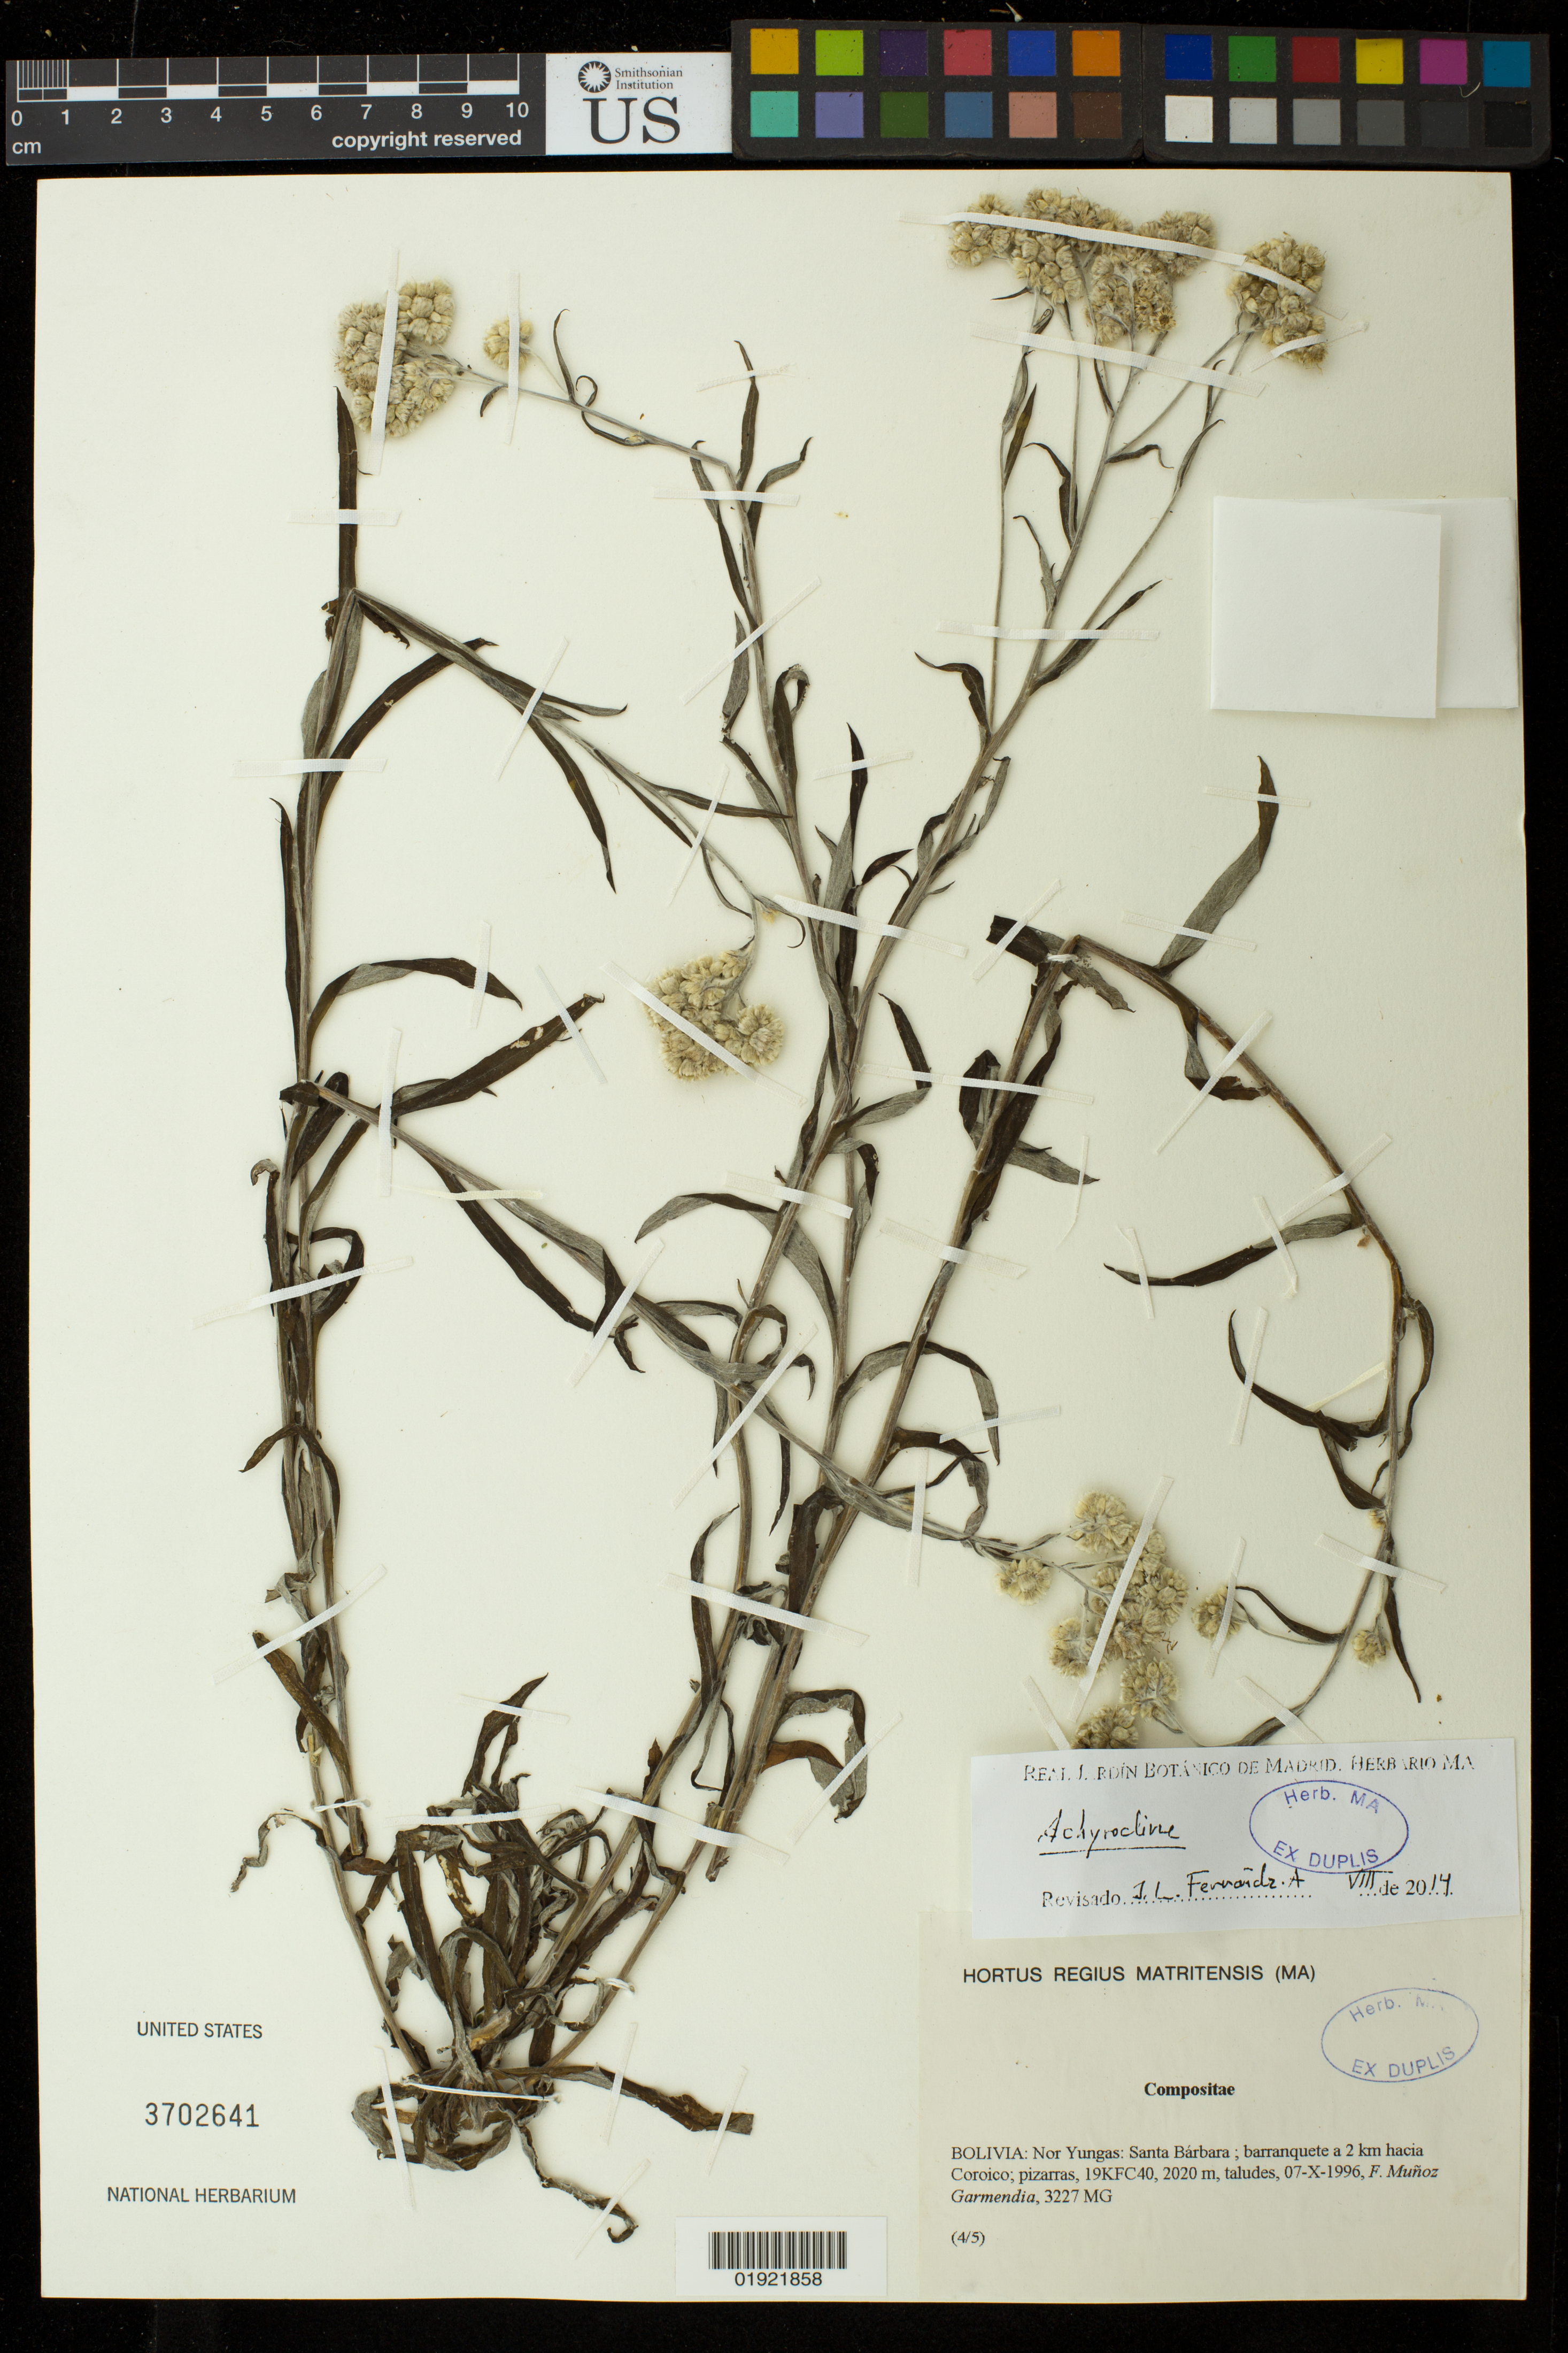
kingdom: Plantae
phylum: Tracheophyta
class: Magnoliopsida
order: Asterales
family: Asteraceae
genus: Achyrocline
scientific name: Achyrocline sp.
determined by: Fernández-Alonso, J. L.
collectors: F. Muñoz Garmendia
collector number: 3227 MG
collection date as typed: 7-X-1996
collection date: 1996-10-07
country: Bolivia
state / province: La Paz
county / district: Nor Yungas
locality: Santa Bárbara, barranquete a 2 km hacia Coroico, pizarras, 19KFC40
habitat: Pizarras, taludes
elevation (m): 2020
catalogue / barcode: US 3702641